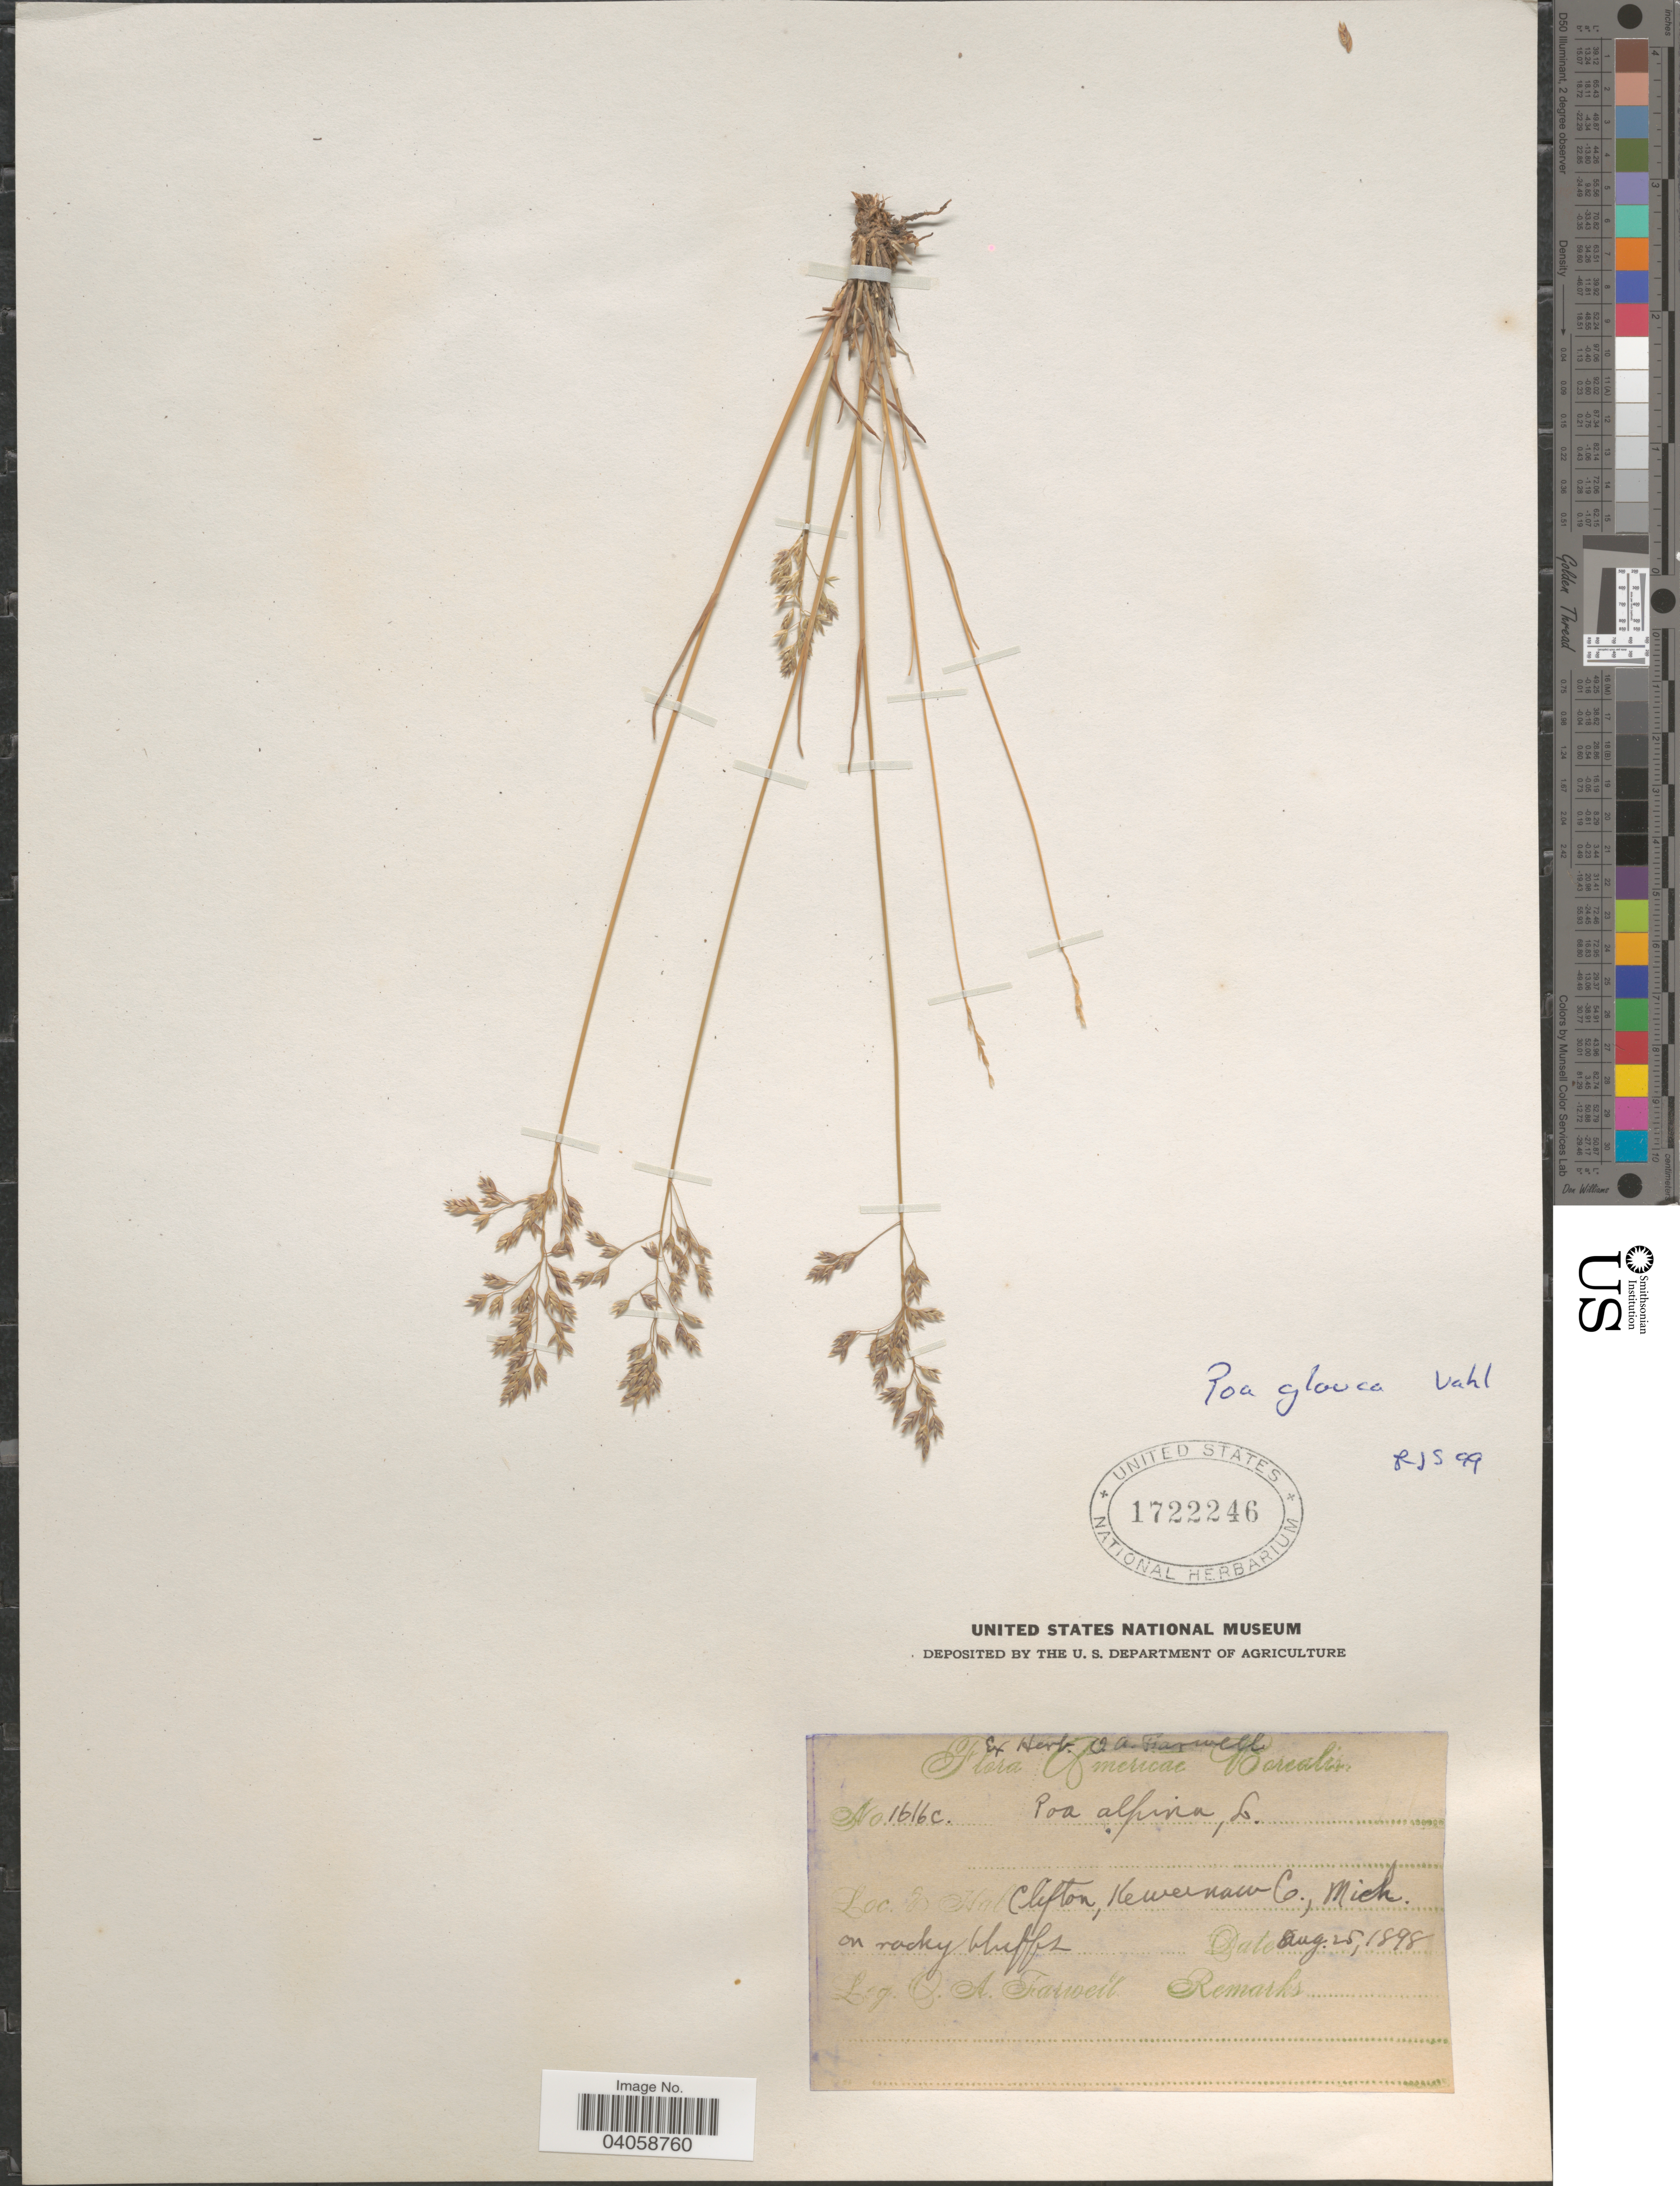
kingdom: Plantae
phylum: Tracheophyta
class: Liliopsida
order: Poales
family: Poaceae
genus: Poa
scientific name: Poa glauca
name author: Vahl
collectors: O. Farwell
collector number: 1616c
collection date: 1898-08-25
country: United States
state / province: Michigan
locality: Clifton, Keweenaw Co.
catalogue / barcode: US 1722246